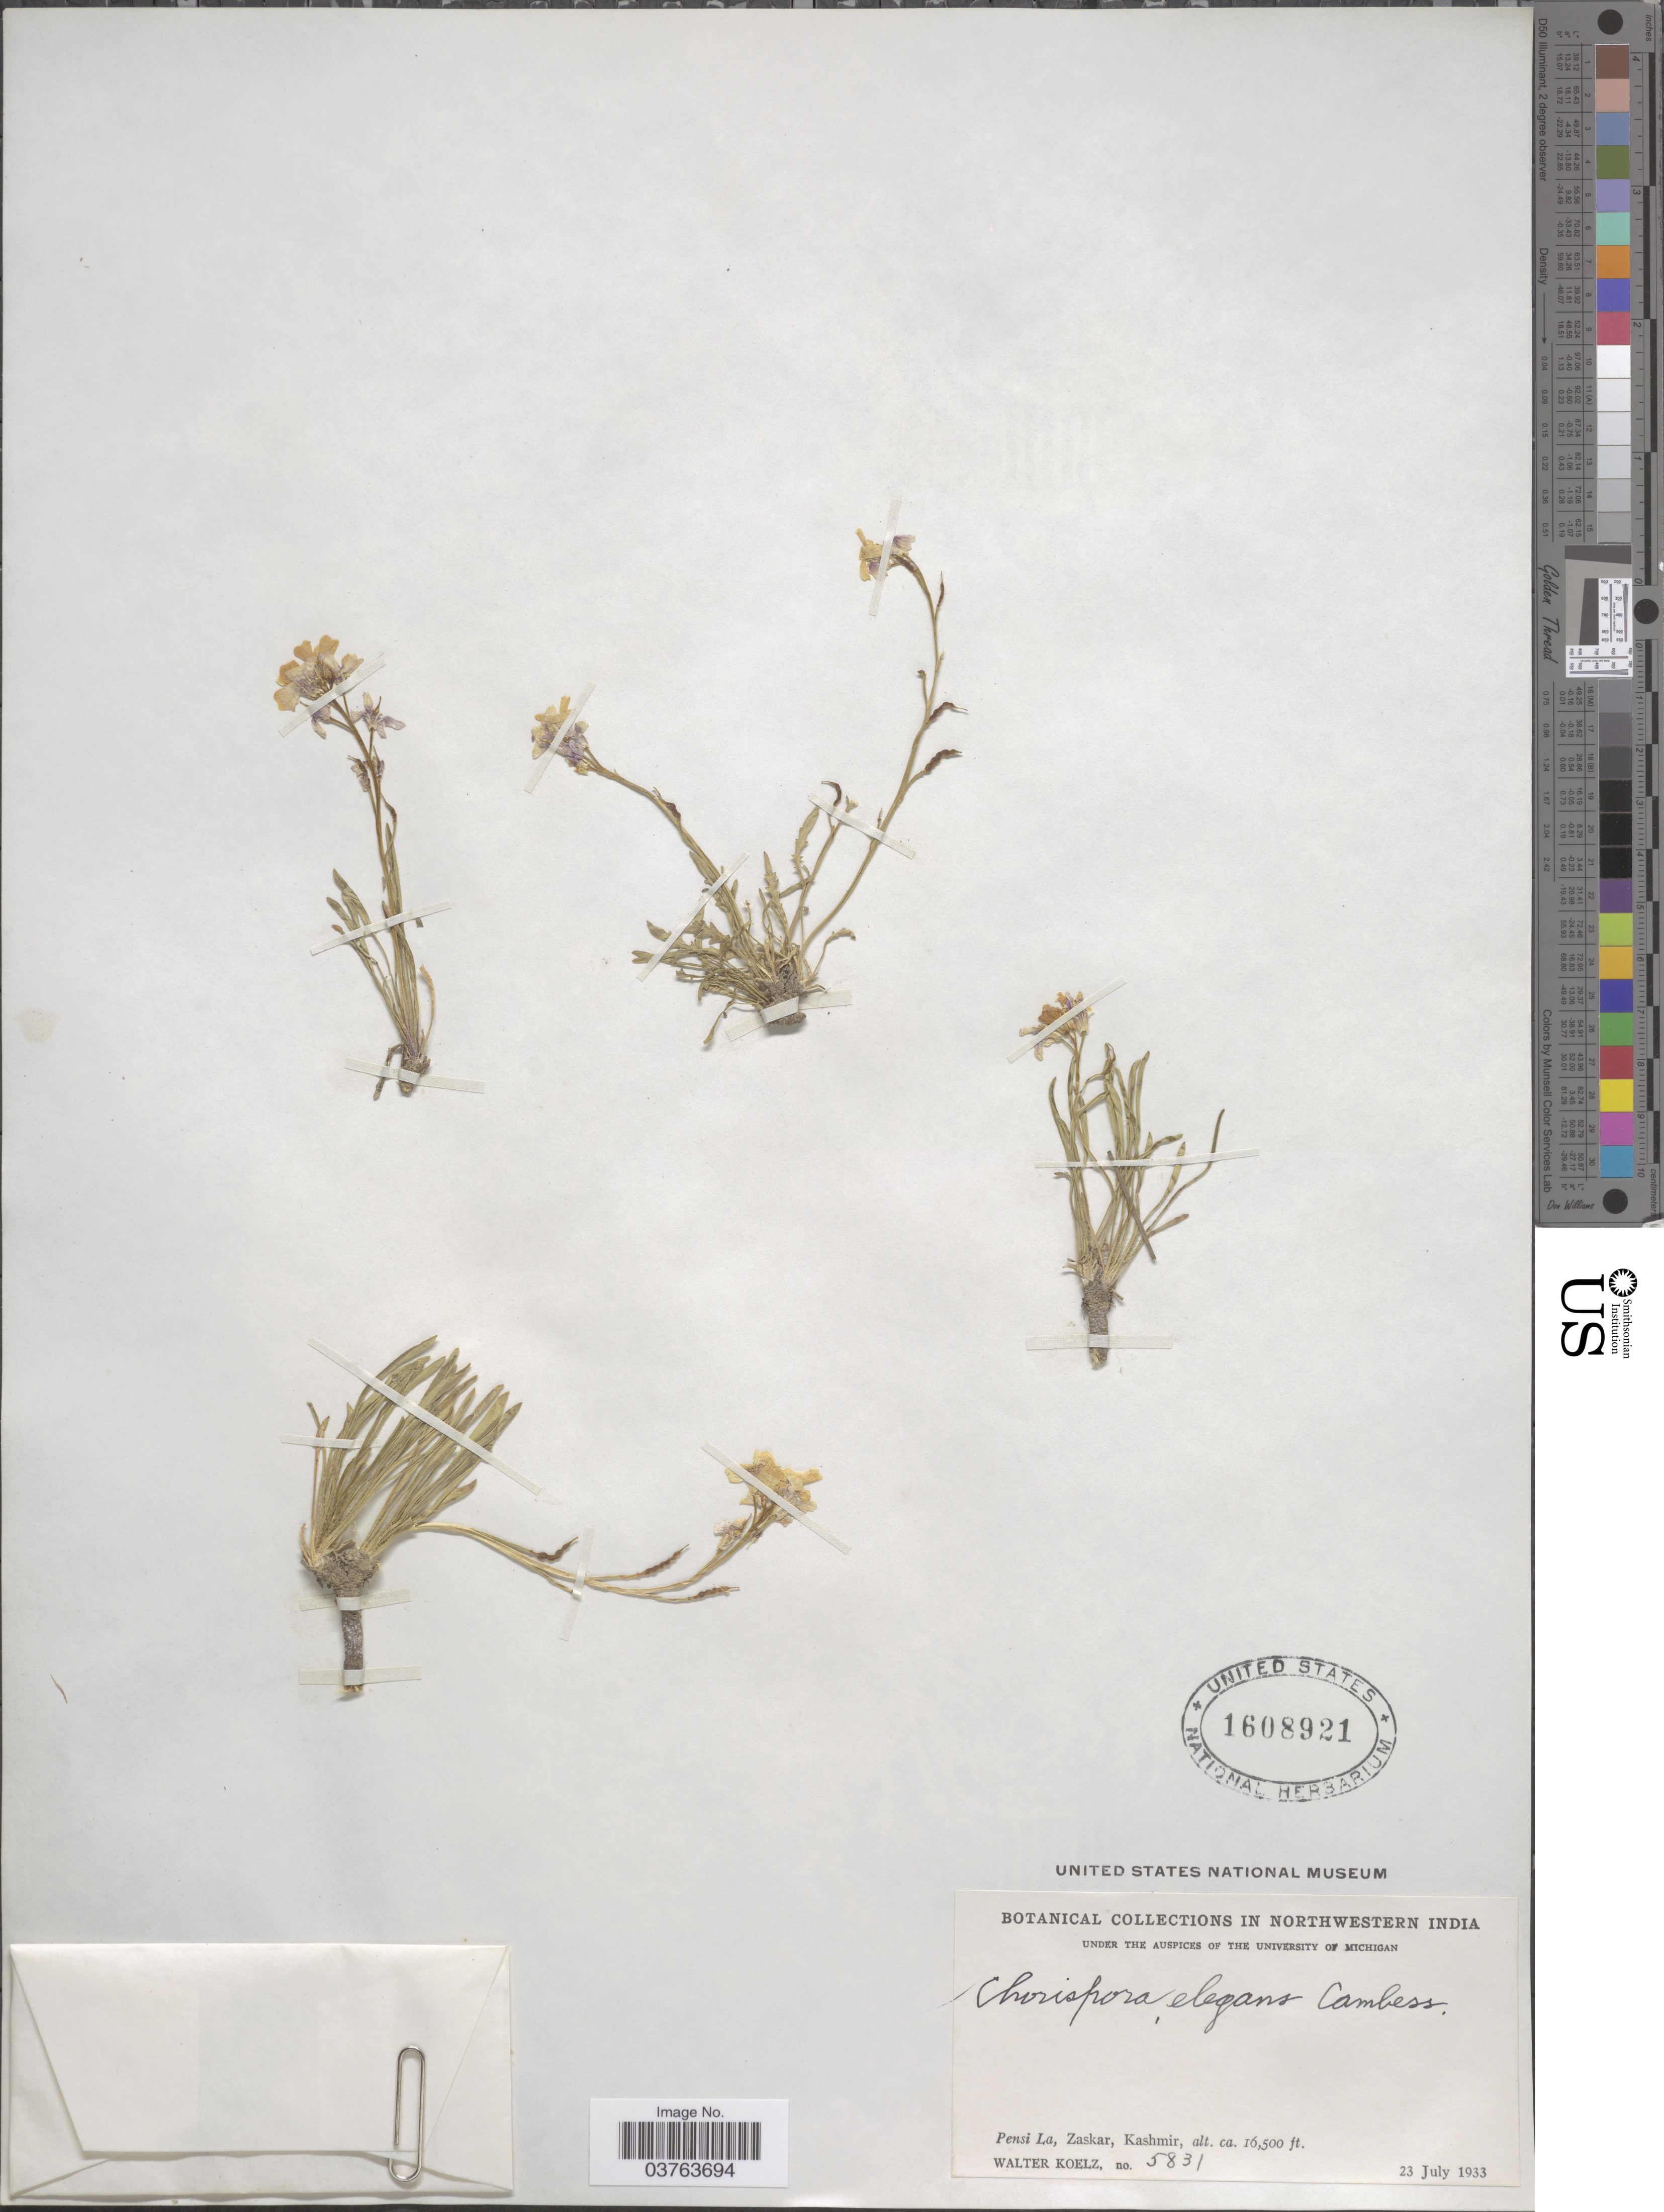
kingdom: Plantae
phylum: Tracheophyta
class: Magnoliopsida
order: Brassicales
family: Brassicaceae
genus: Chorispora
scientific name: Chorispora elegans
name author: Cambess.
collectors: W. N. Koelz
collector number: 5831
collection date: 1933-07-23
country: India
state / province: Jammu and Kashmir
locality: Northwestern India. Pensi La, Zaskar, Kashmir.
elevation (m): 5029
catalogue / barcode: US 1608921